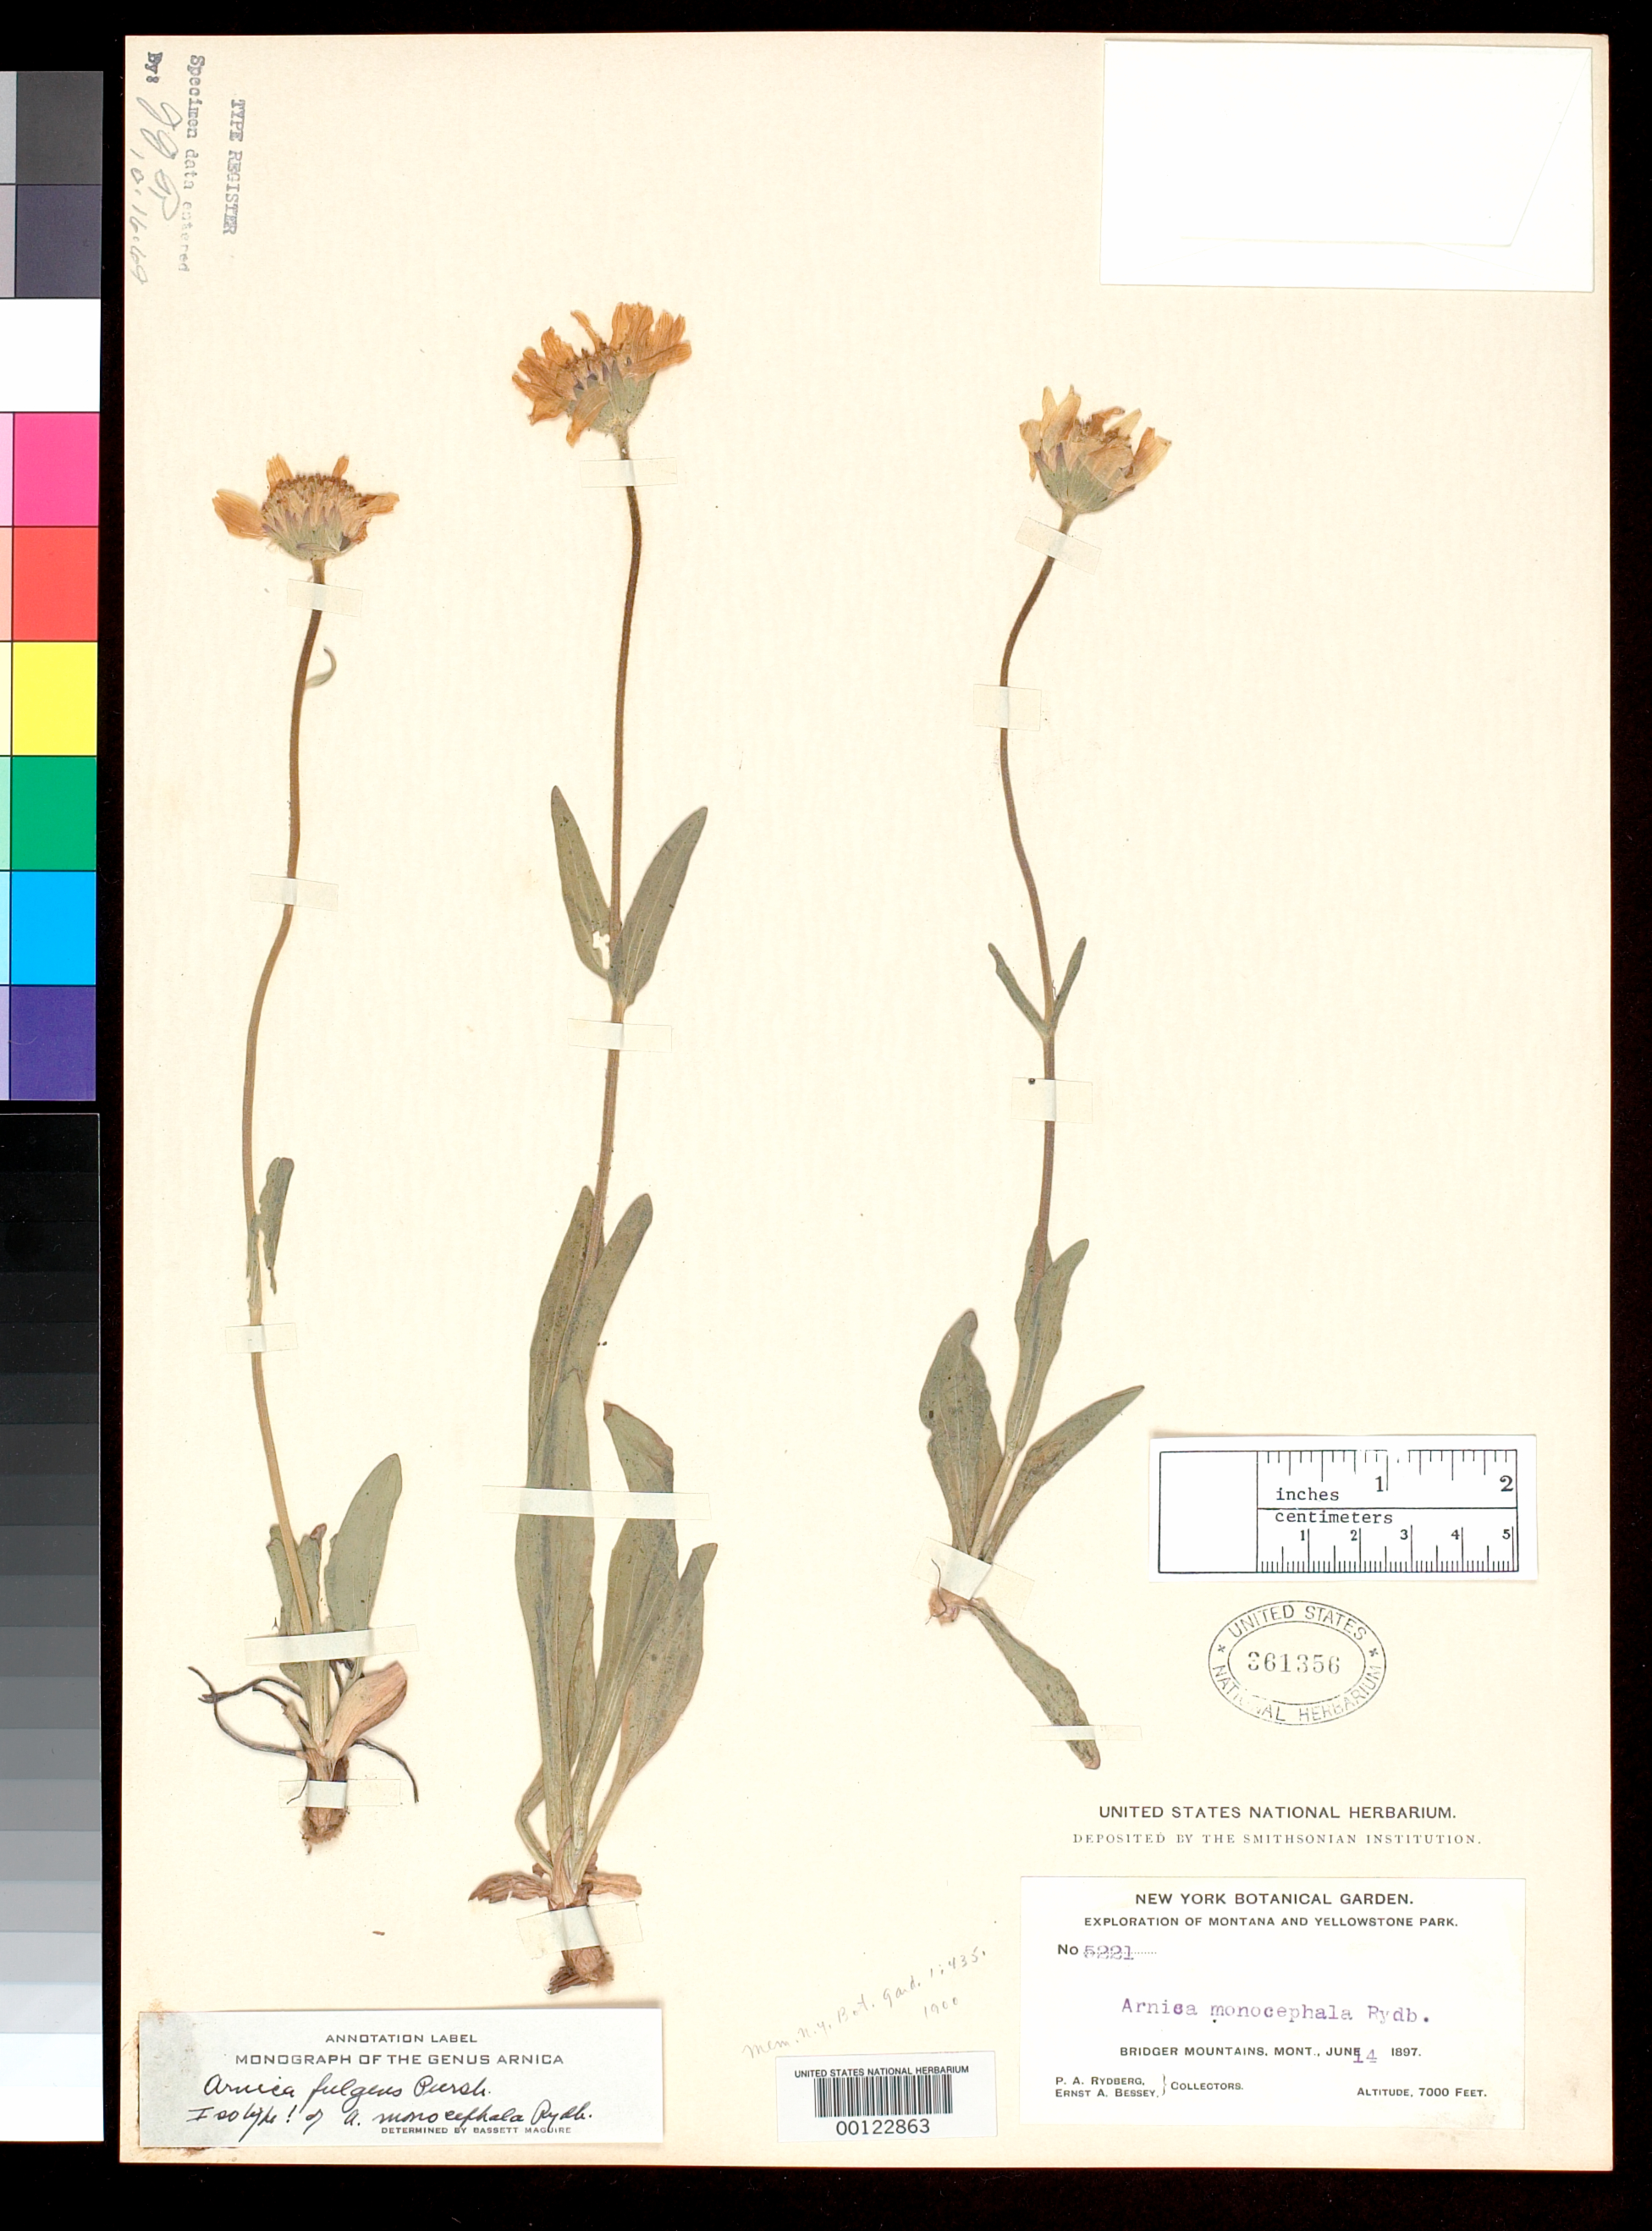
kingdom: Plantae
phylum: Tracheophyta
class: Magnoliopsida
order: Asterales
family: Asteraceae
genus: Arnica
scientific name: Arnica monocephala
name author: Rydb.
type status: Isotype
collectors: P. A. Rydberg & E. Bessey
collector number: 5221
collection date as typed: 14 Jun 1897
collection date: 1897-06-14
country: United States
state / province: Montana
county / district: Gallatin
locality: Bridger Mountains.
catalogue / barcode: US 361356